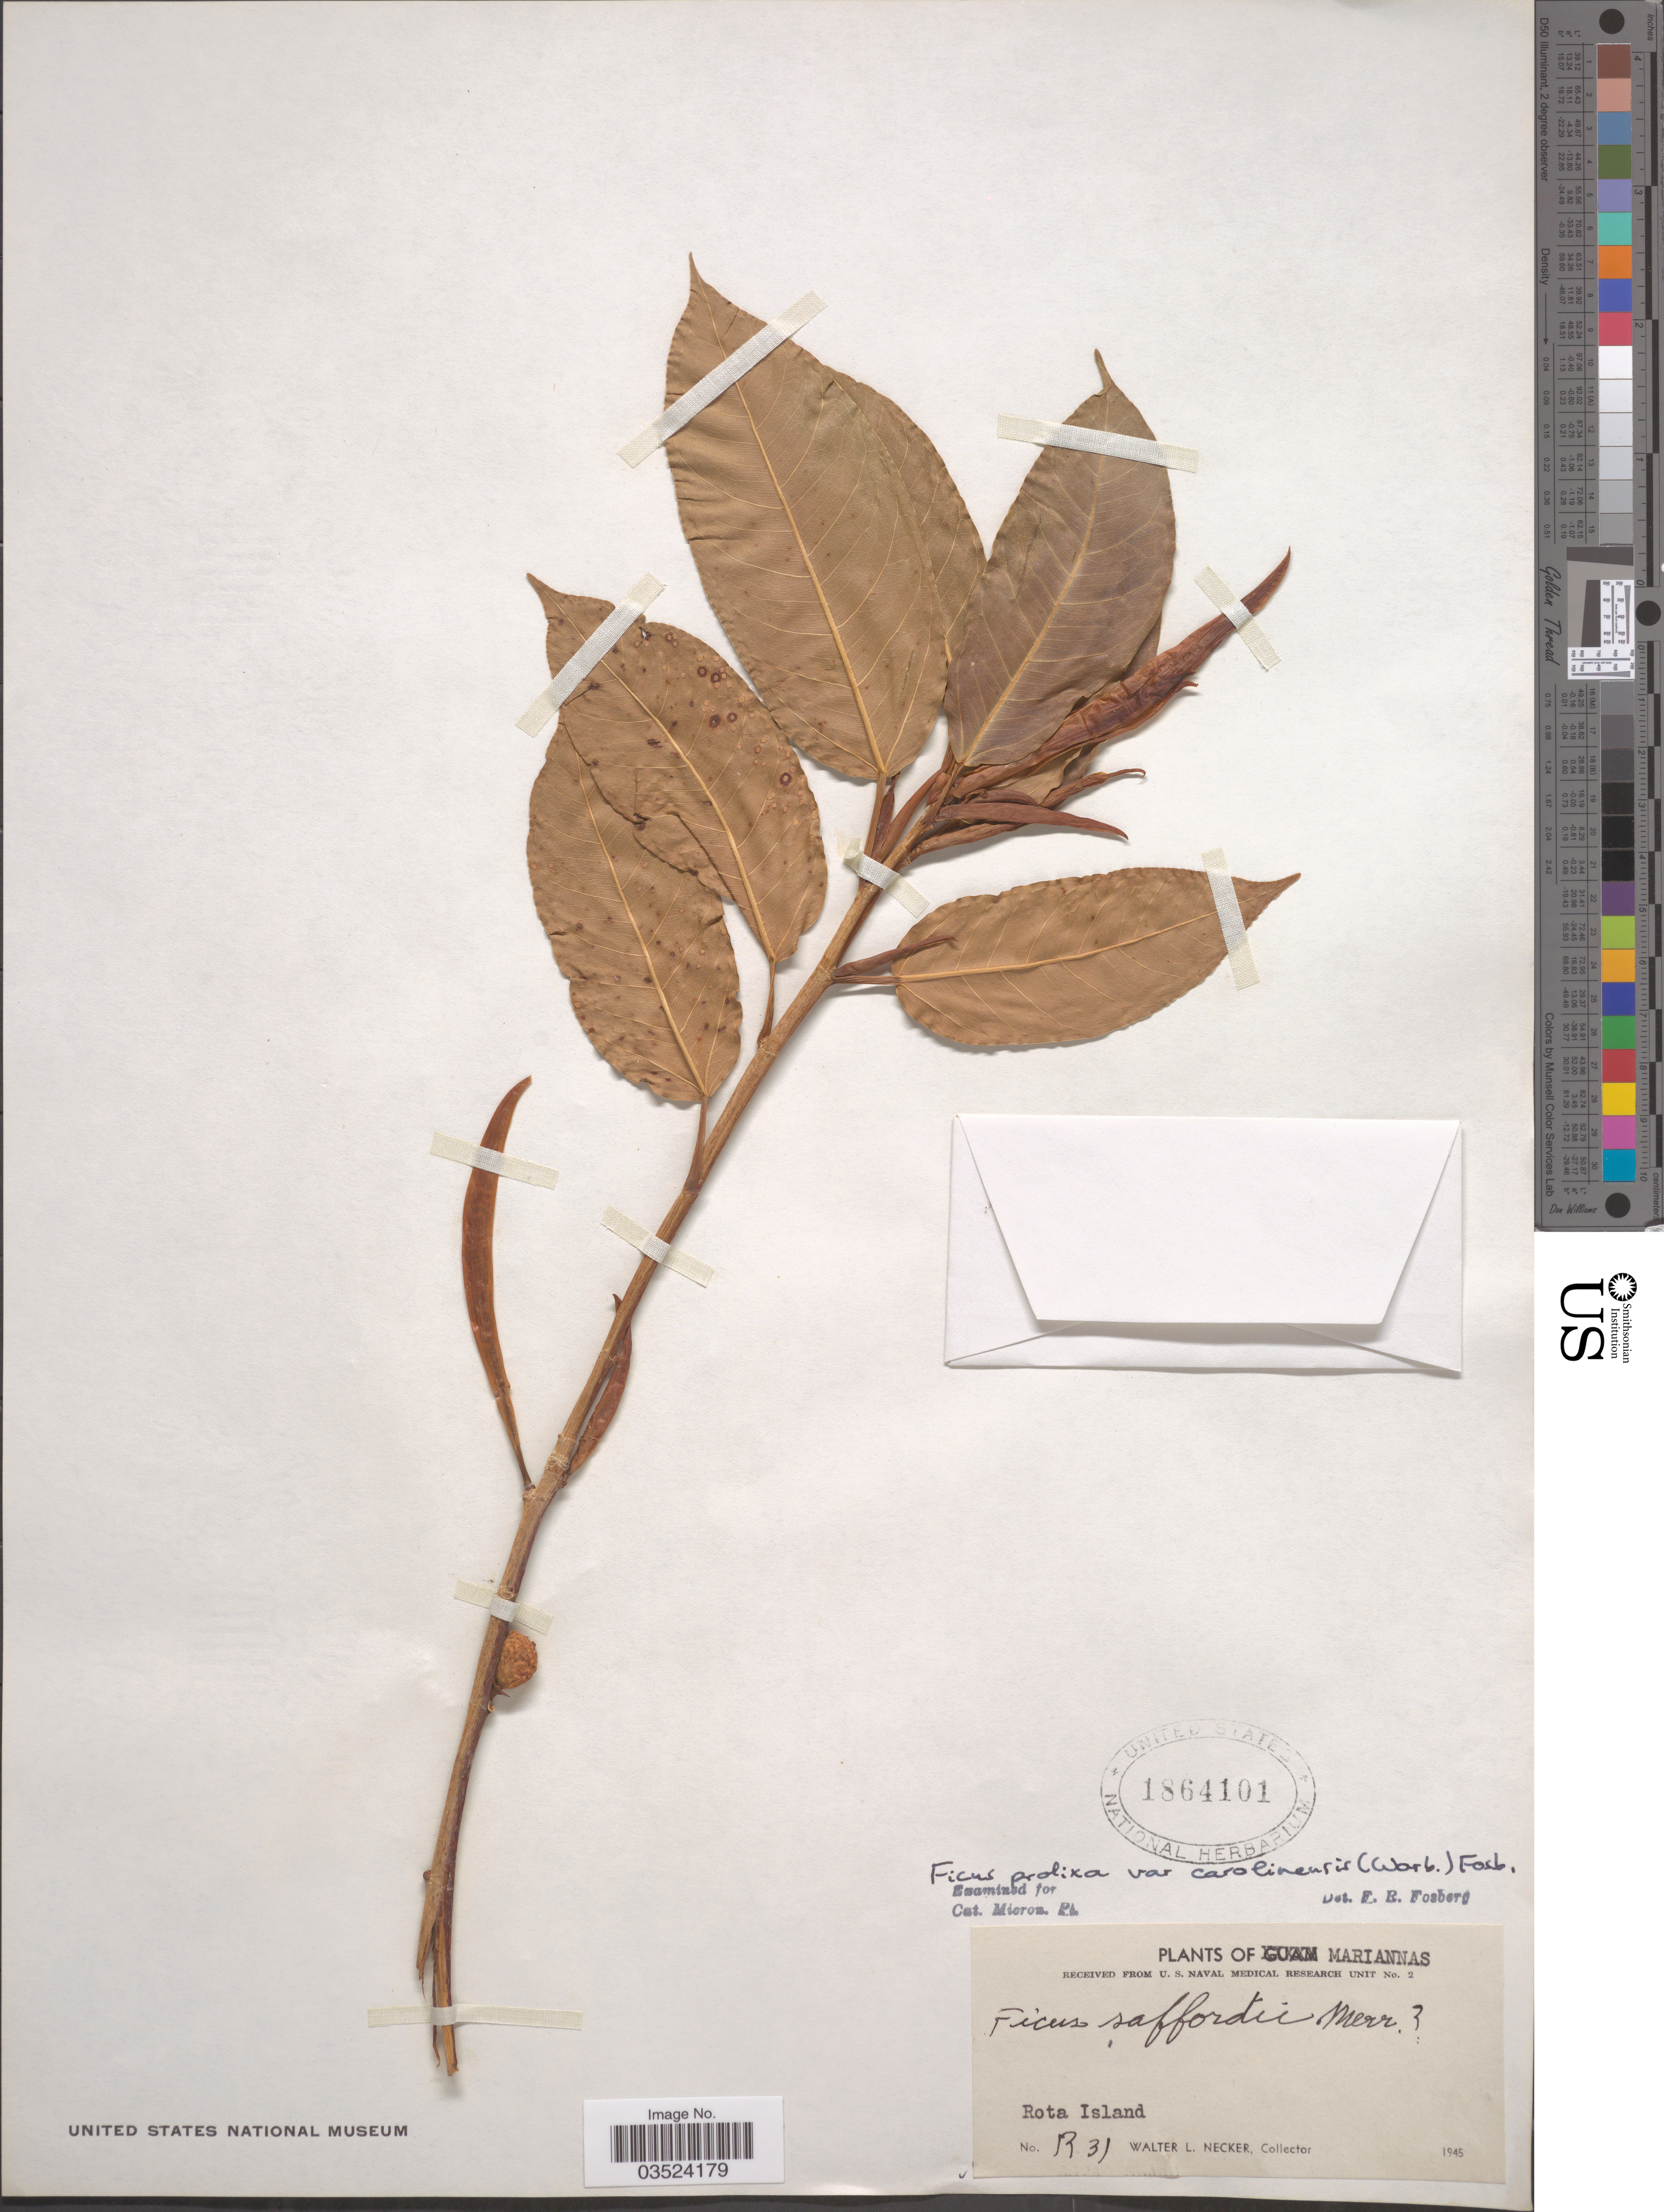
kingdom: Plantae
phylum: Tracheophyta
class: Magnoliopsida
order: Rosales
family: Moraceae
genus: Ficus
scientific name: Ficus prolixa var. subcordata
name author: Corner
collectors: W. L. Necker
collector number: R 31*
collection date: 1945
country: Northern Mariana Islands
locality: Mariannas. Rota Island.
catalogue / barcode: US 1864101